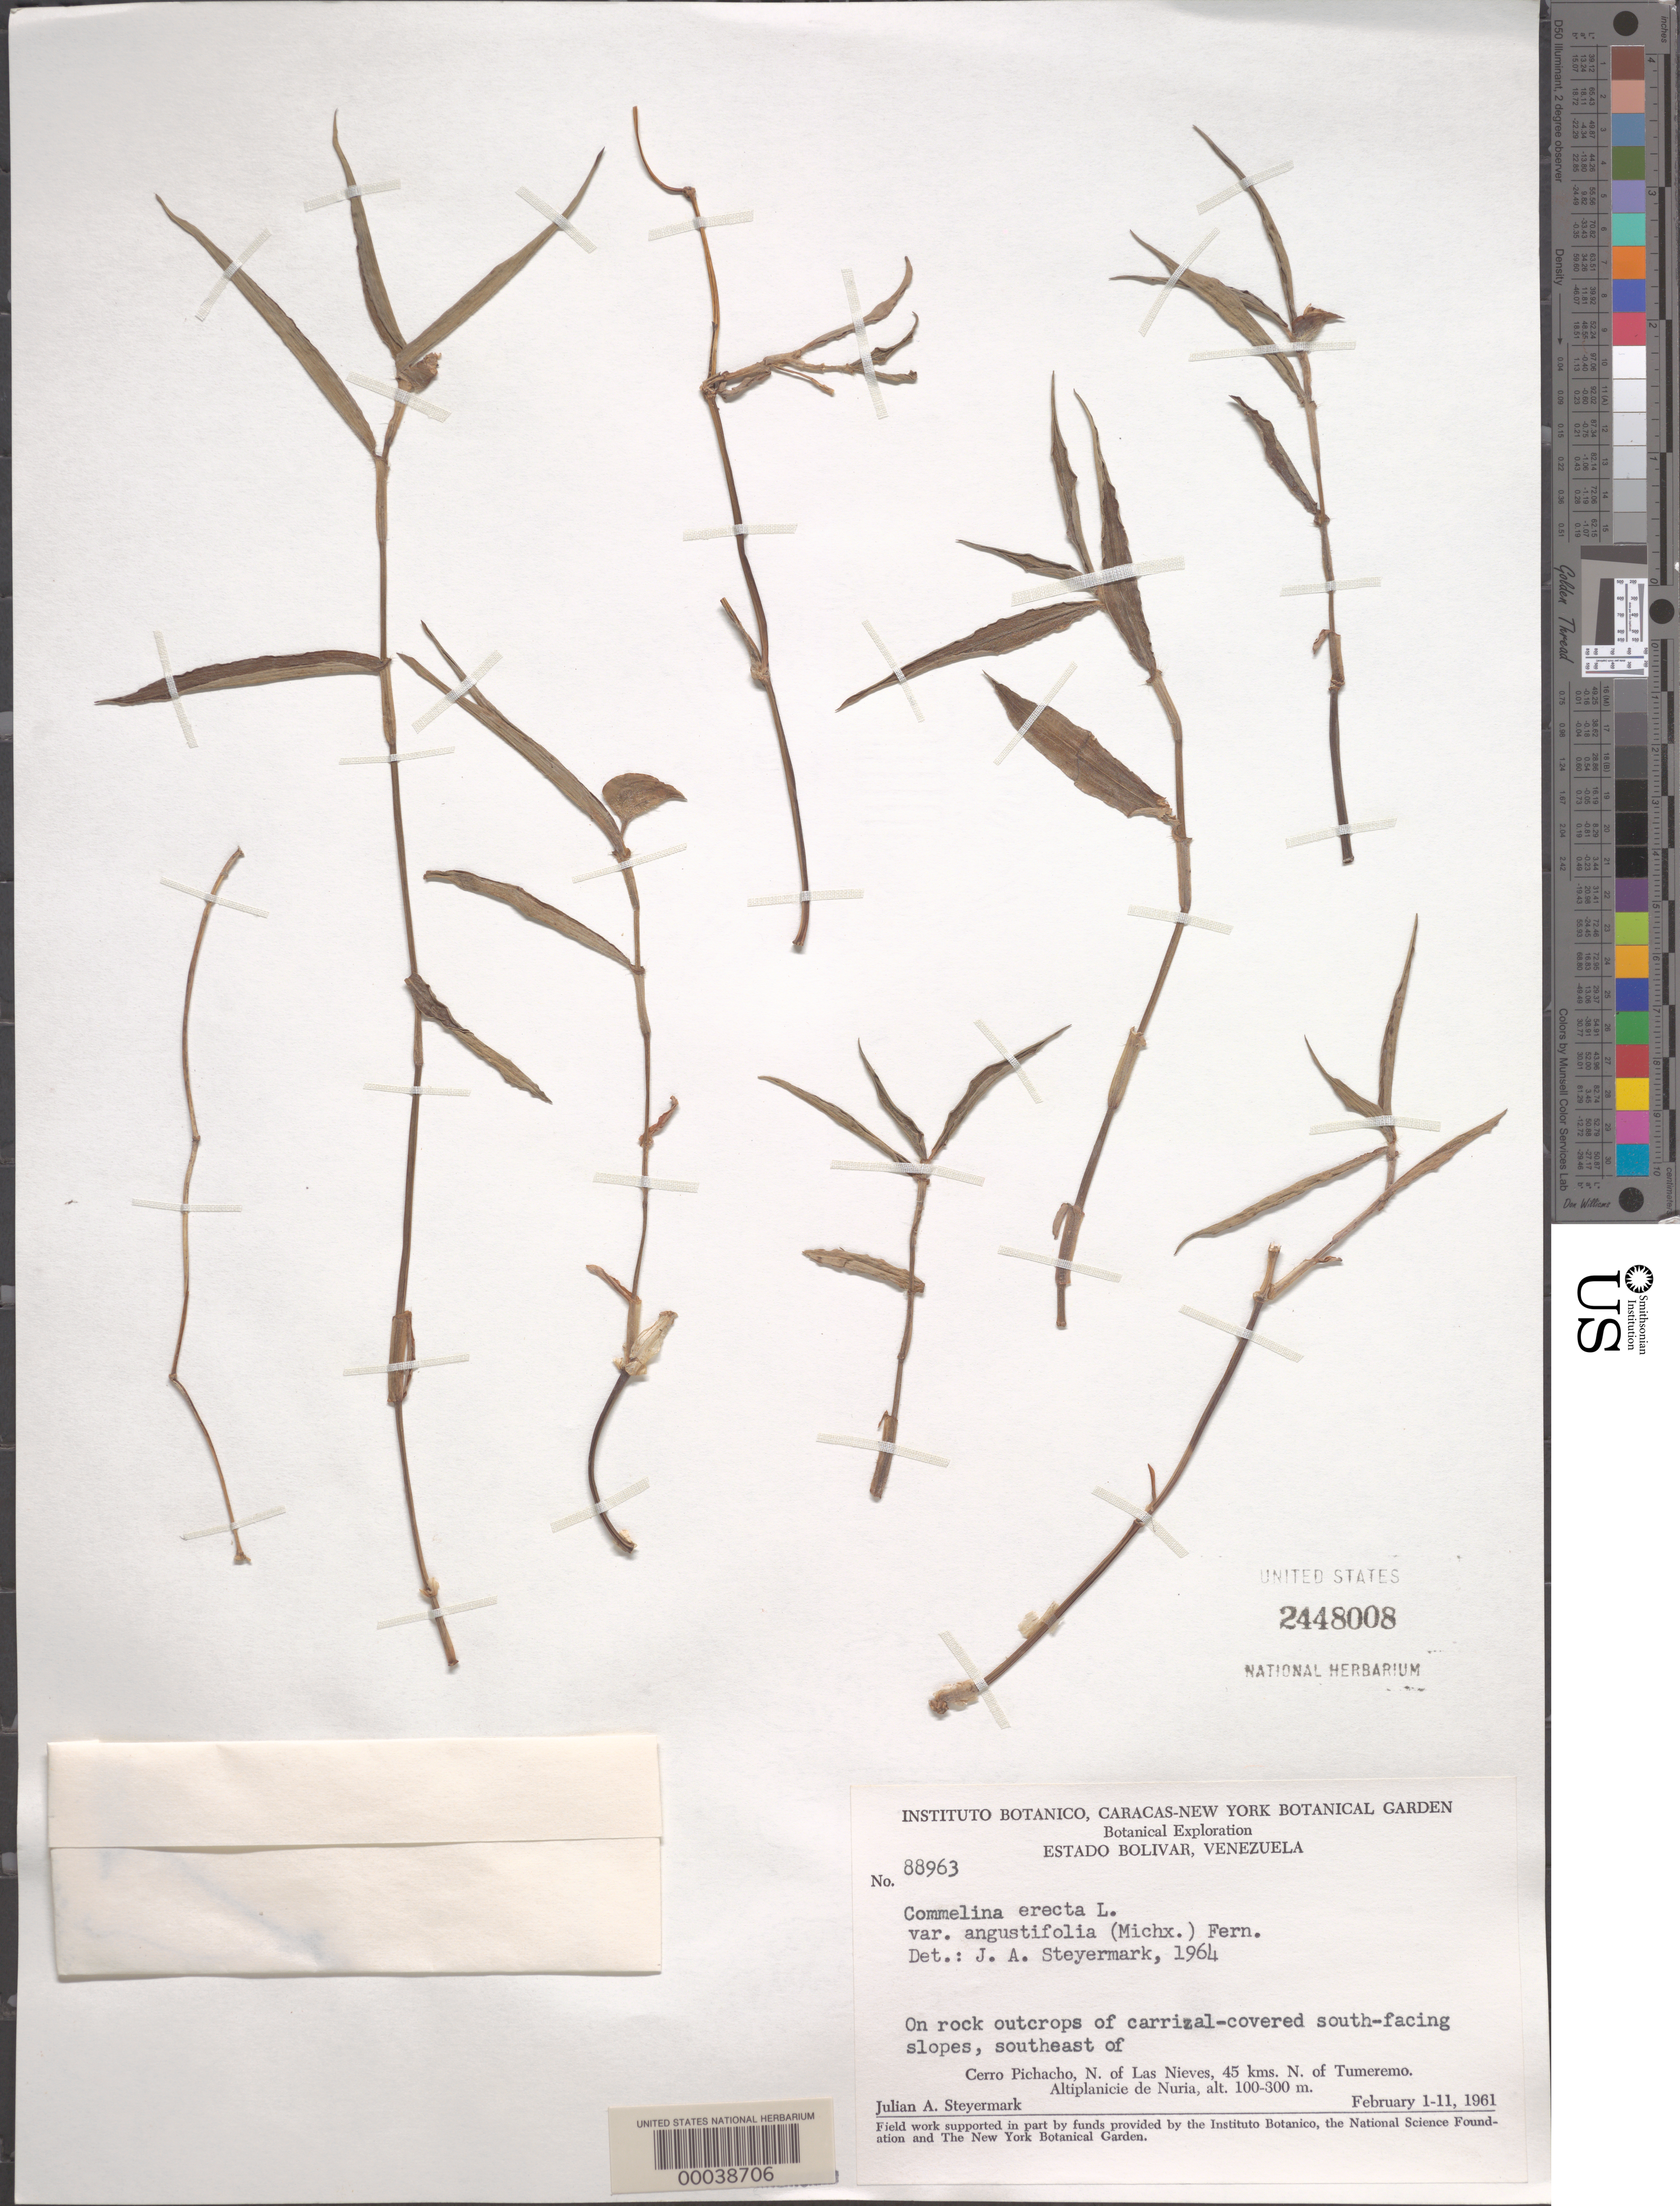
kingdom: Plantae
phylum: Tracheophyta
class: Liliopsida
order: Commelinales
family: Commelinaceae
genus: Commelina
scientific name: Commelina erecta var. angustifolia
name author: (Michx.) Fernald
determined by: Steyermark, Julian A., (VEN)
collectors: J. Steyermark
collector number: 88963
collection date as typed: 01 Feb 1961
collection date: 1961-02-01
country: Venezuela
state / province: Bolivar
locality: S.e. of cerro pichacho; altiplanicie de nuria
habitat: Rock outcrops of crarrizal-covered s facing slopes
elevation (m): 100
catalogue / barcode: US 2448008